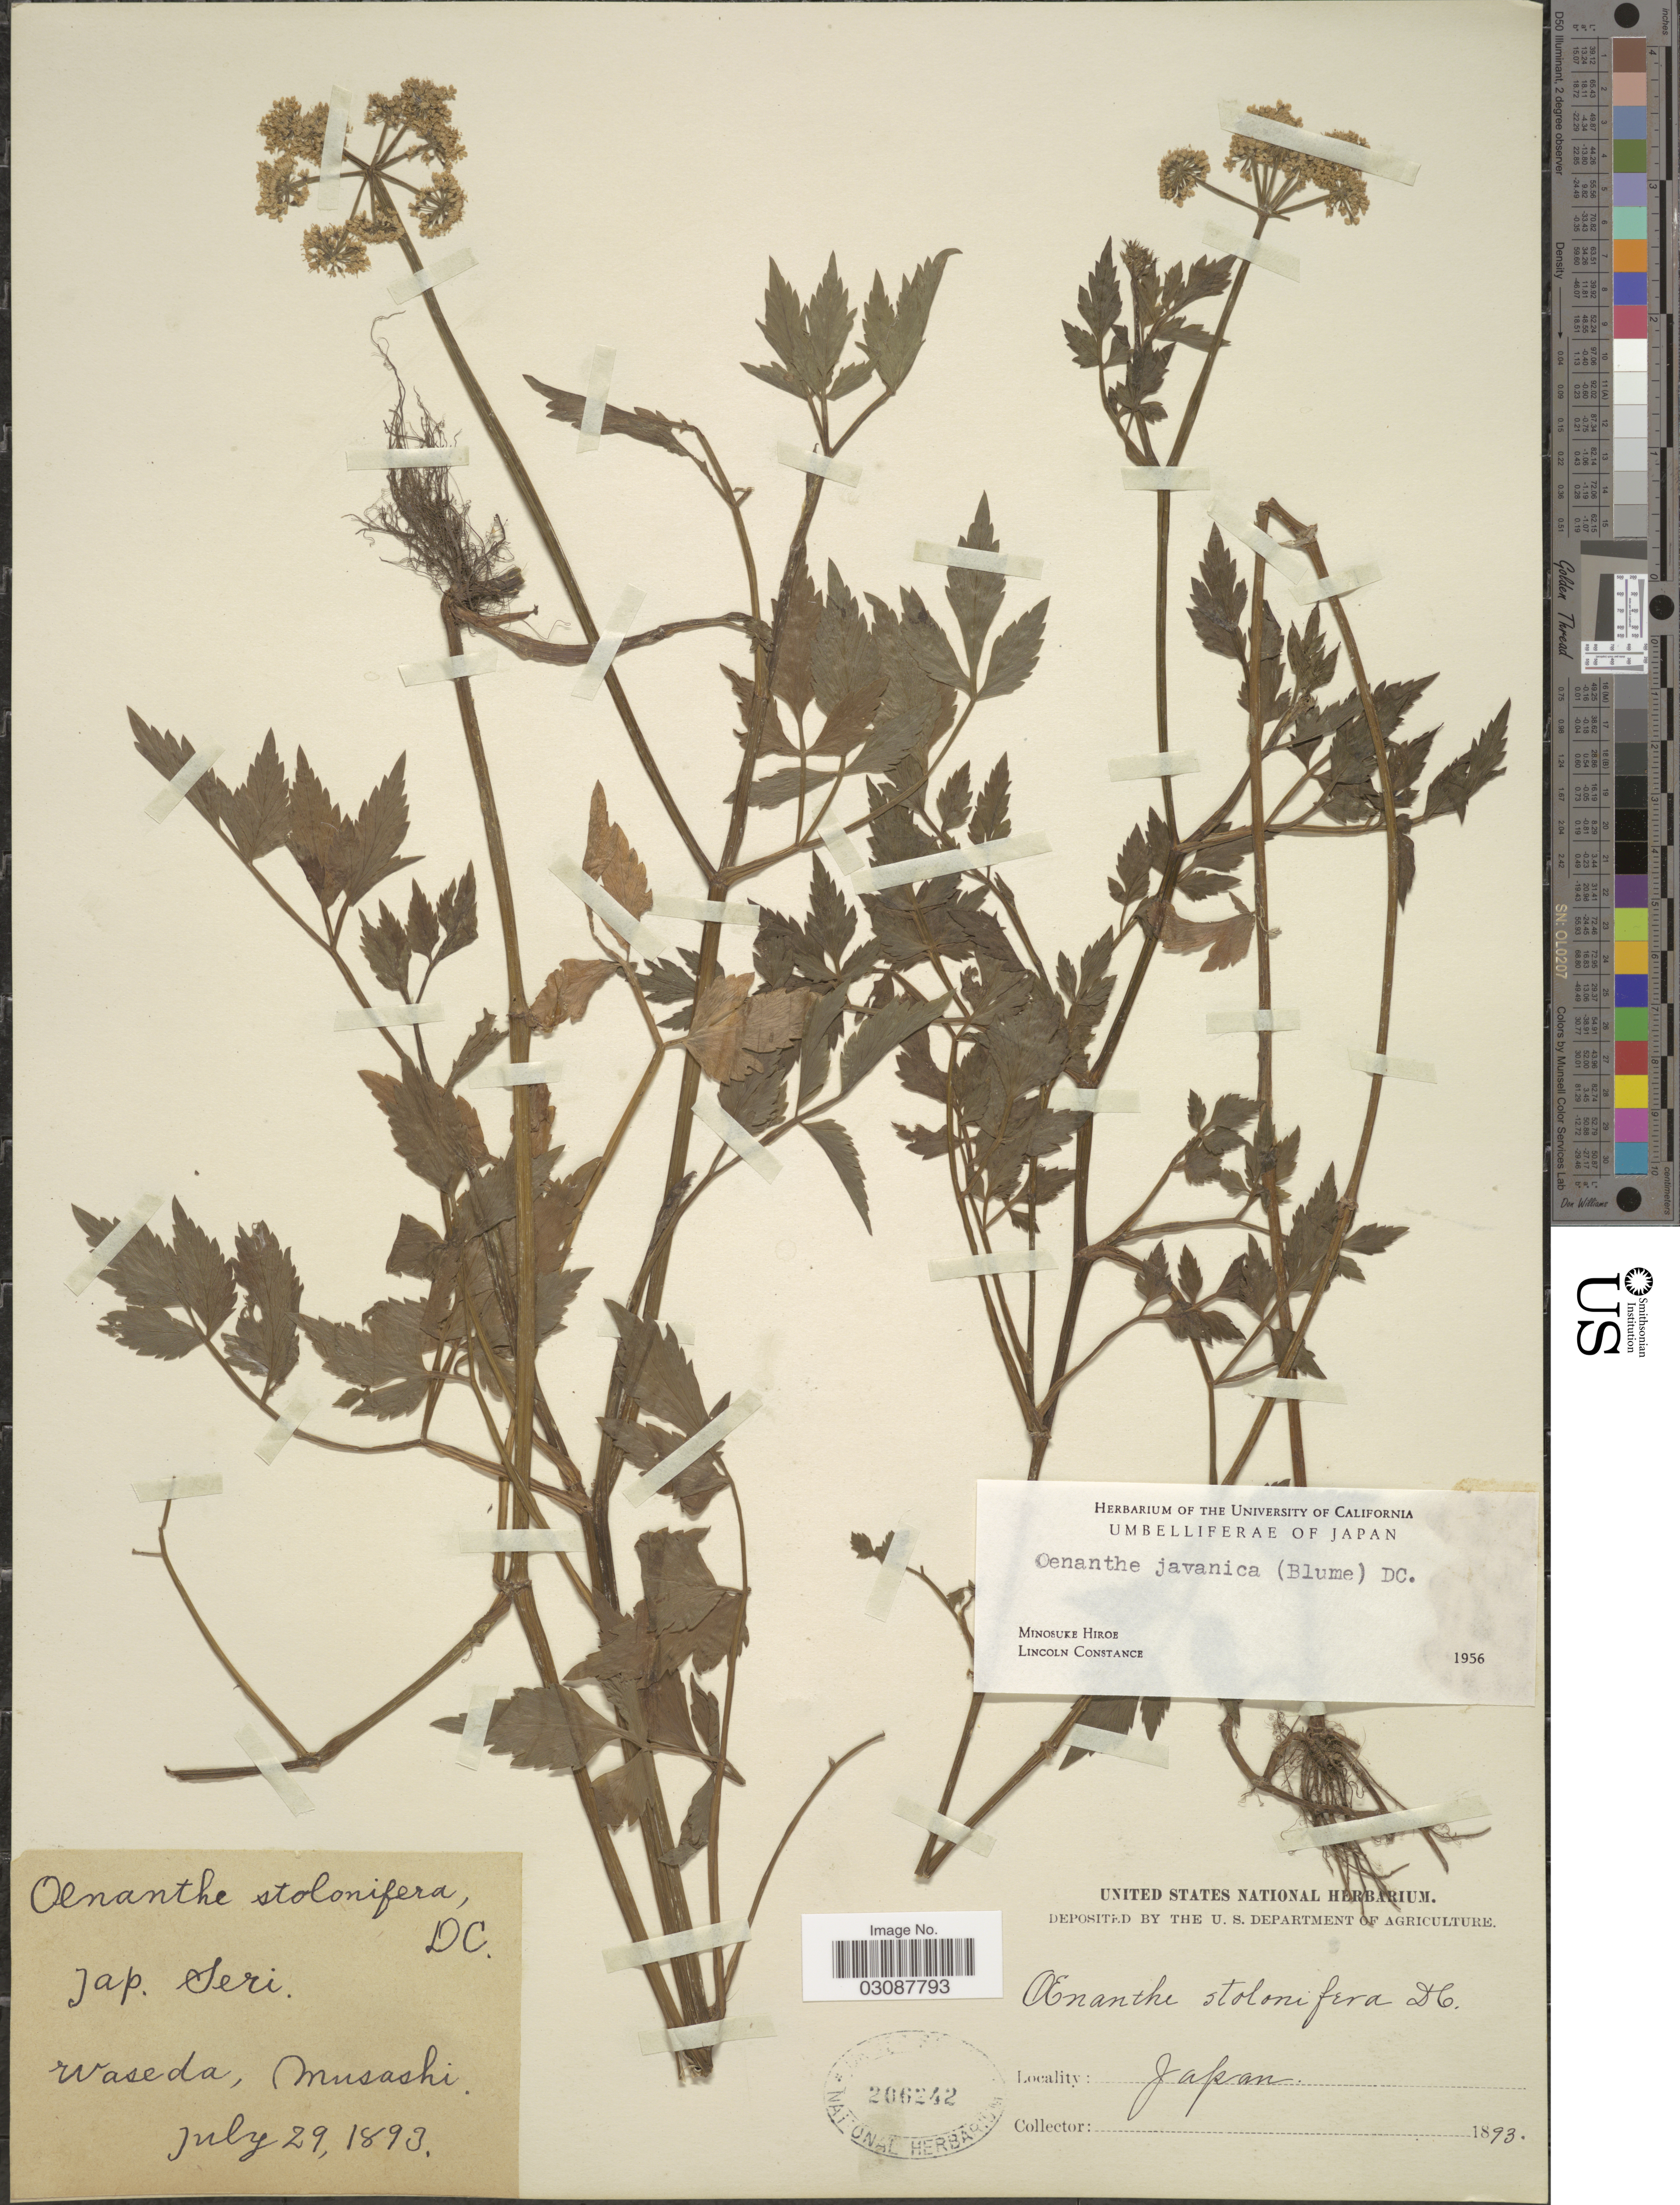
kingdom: Plantae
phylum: Tracheophyta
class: Magnoliopsida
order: Apiales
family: Apiaceae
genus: Oenanthe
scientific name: Oenanthe javanica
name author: (Blume) DC.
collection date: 1893-07-29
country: Japan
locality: Waseda, Musashi.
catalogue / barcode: US 206242